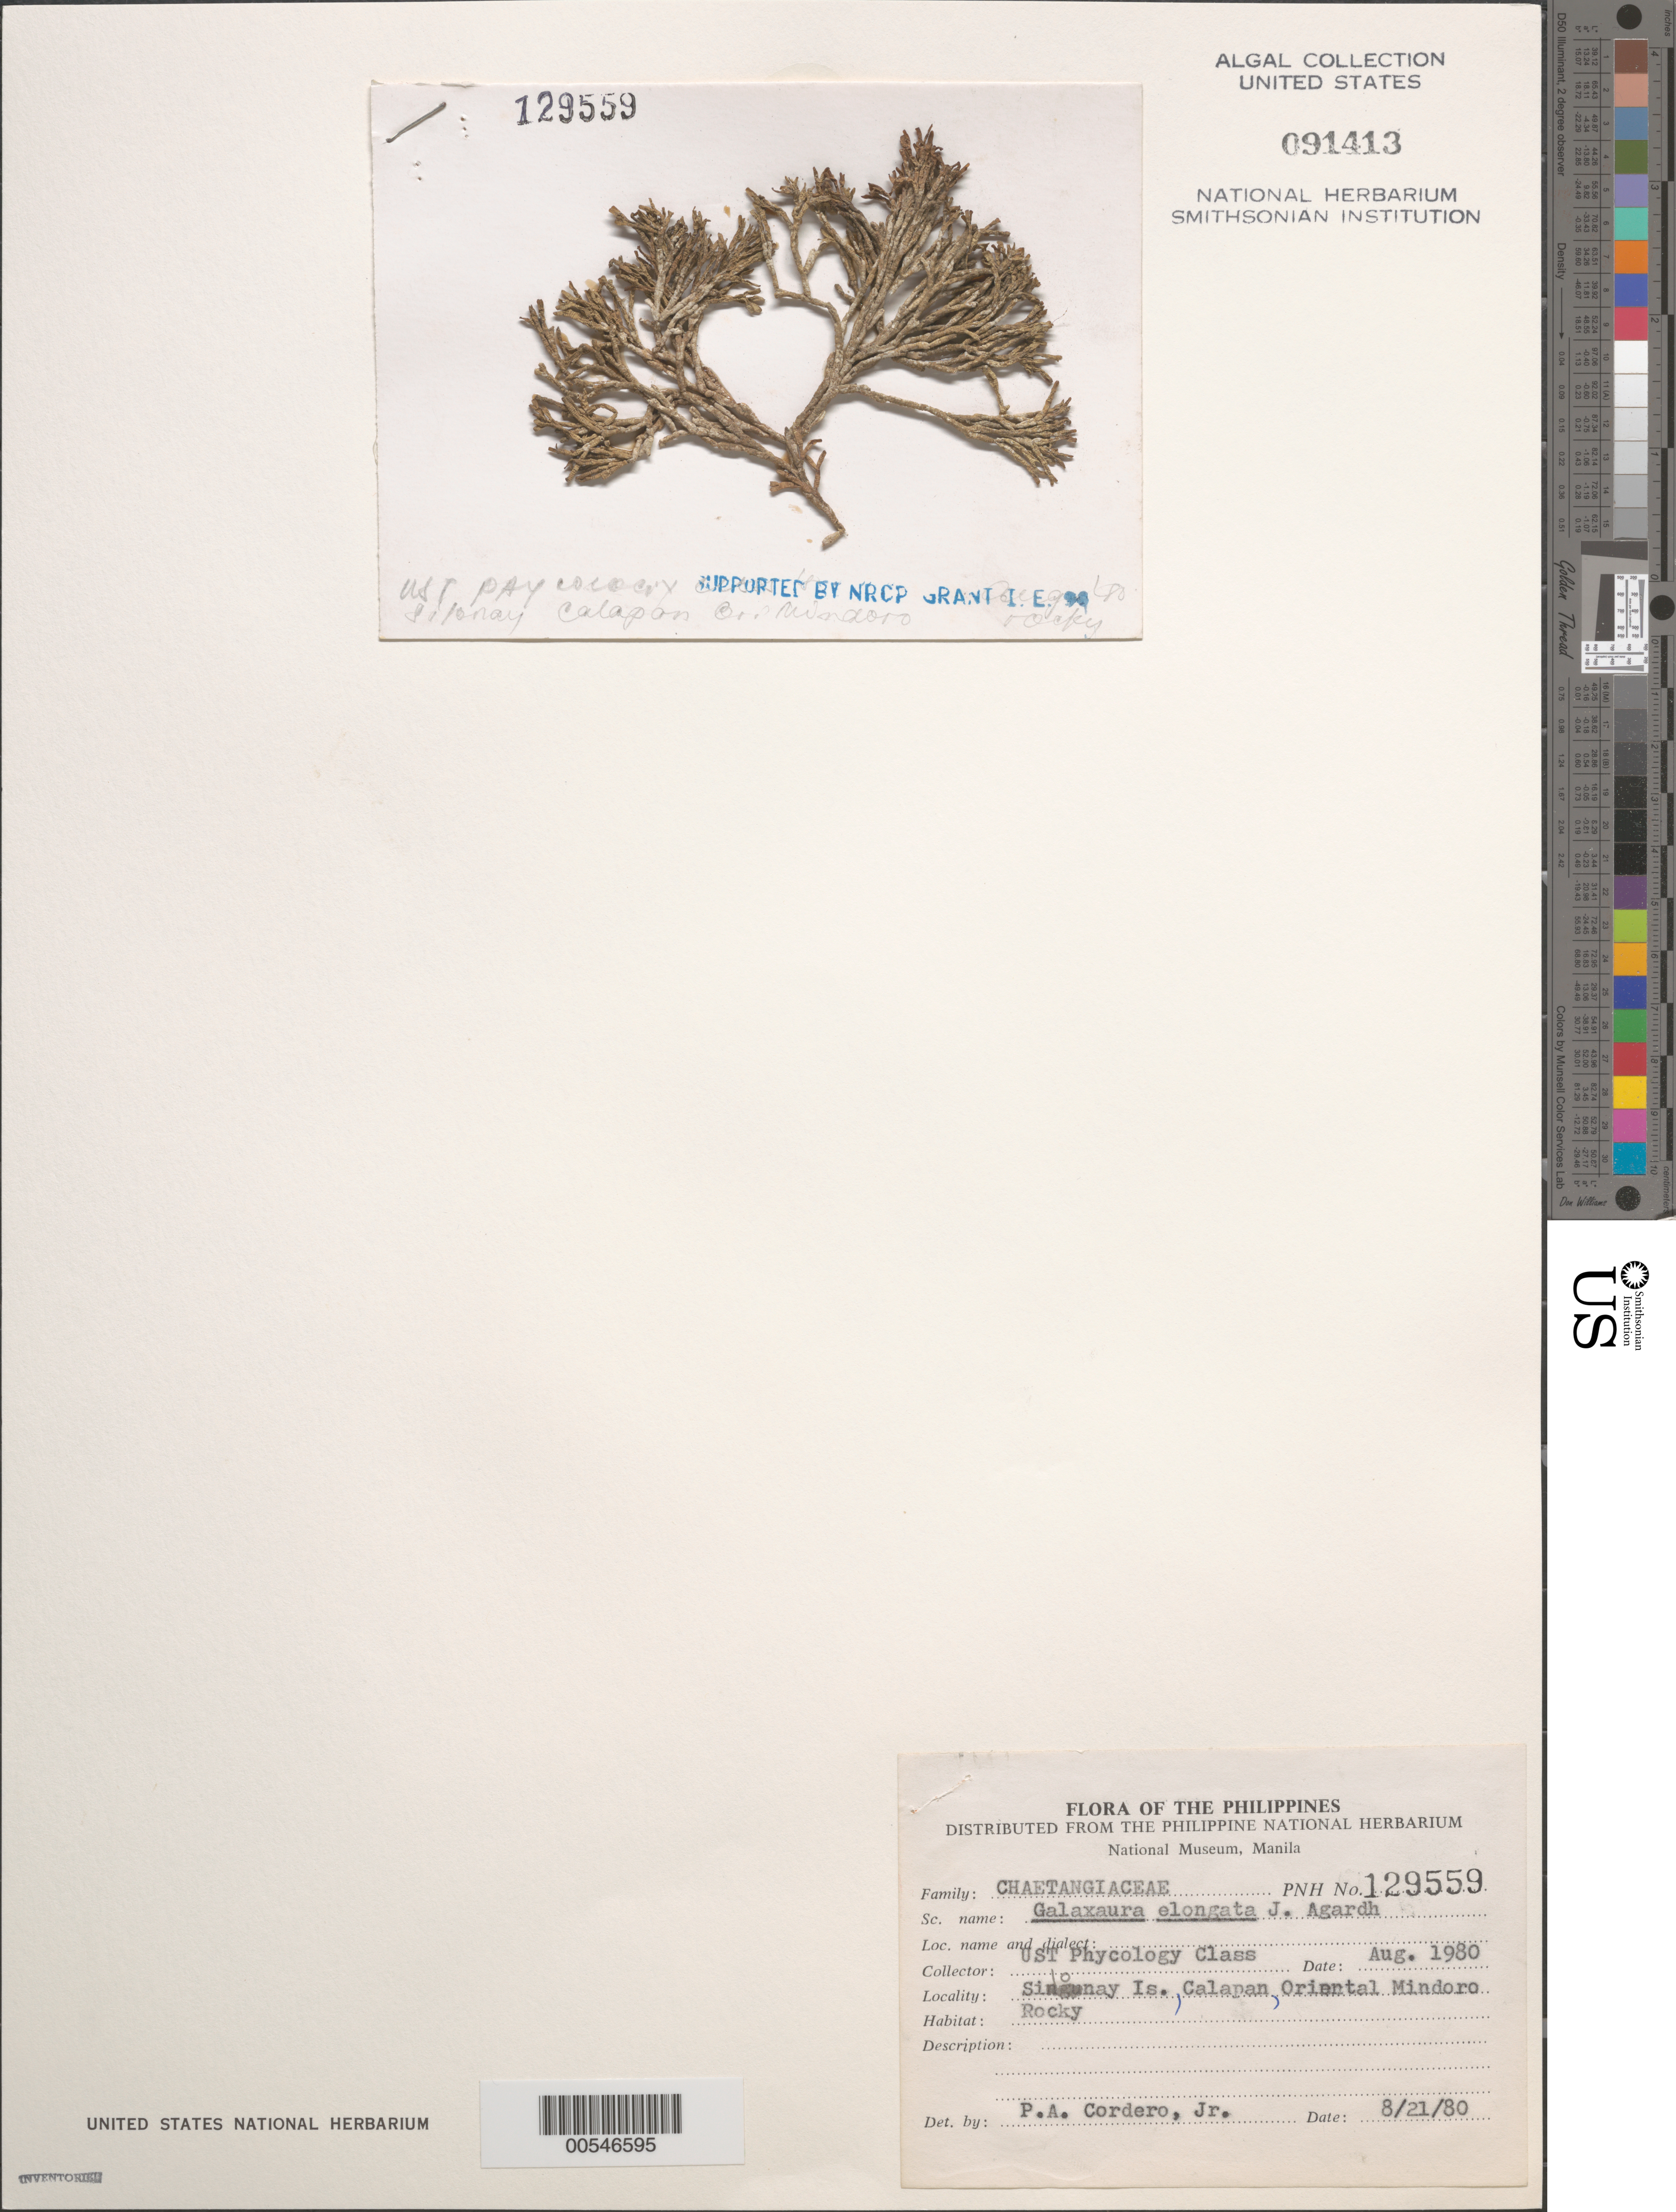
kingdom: Plantae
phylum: Rhodophyta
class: Florideophyceae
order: Nemaliales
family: Galaxauraceae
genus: Galaxaura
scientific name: Galaxaura elongata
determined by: Cordero, P. A., Jr.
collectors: UST Phycology Class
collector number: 129559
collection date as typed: Aug 1980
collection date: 1980-08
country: Philippines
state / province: Mimaropa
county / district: Mindoro Oriental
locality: Silonay island, calapan, oriental mindoro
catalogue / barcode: US 91413